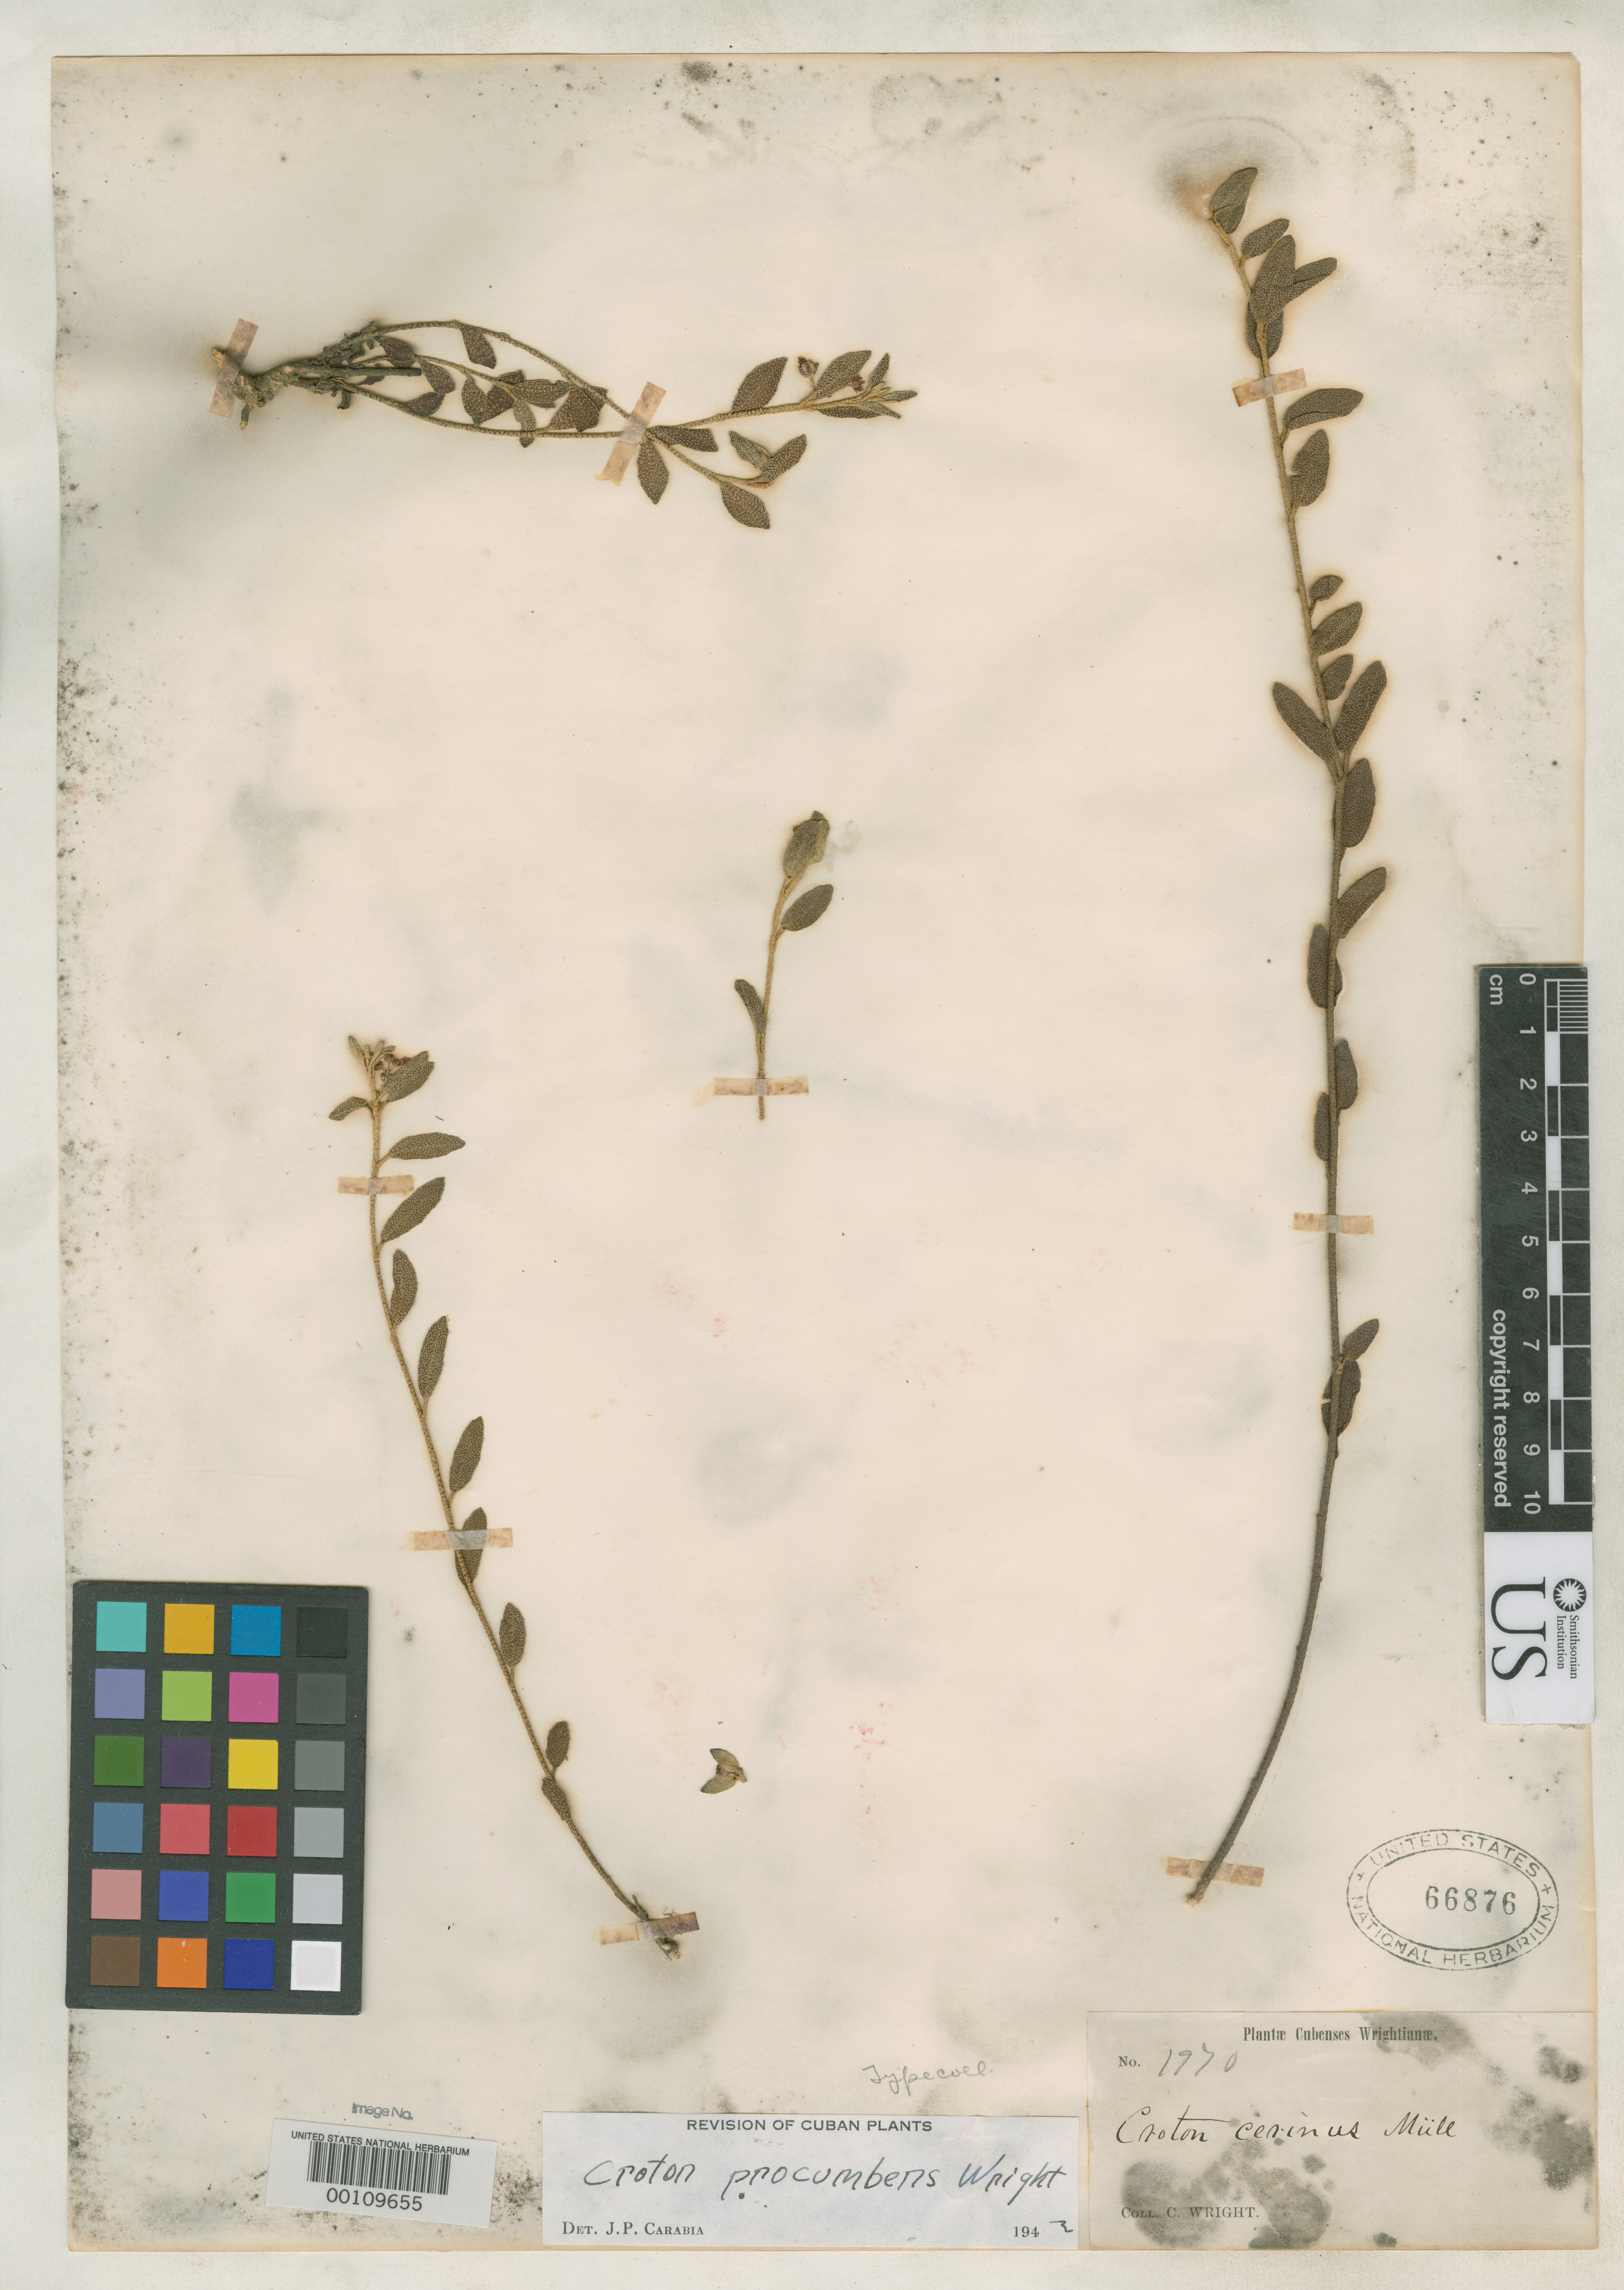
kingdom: Plantae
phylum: Tracheophyta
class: Magnoliopsida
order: Malpighiales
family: Euphorbiaceae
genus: Croton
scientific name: Croton procumbens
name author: C. Wright ex Griseb.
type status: Type Collection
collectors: C. Wright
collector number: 1970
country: Cuba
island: Greater Antilles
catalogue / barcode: US 66876